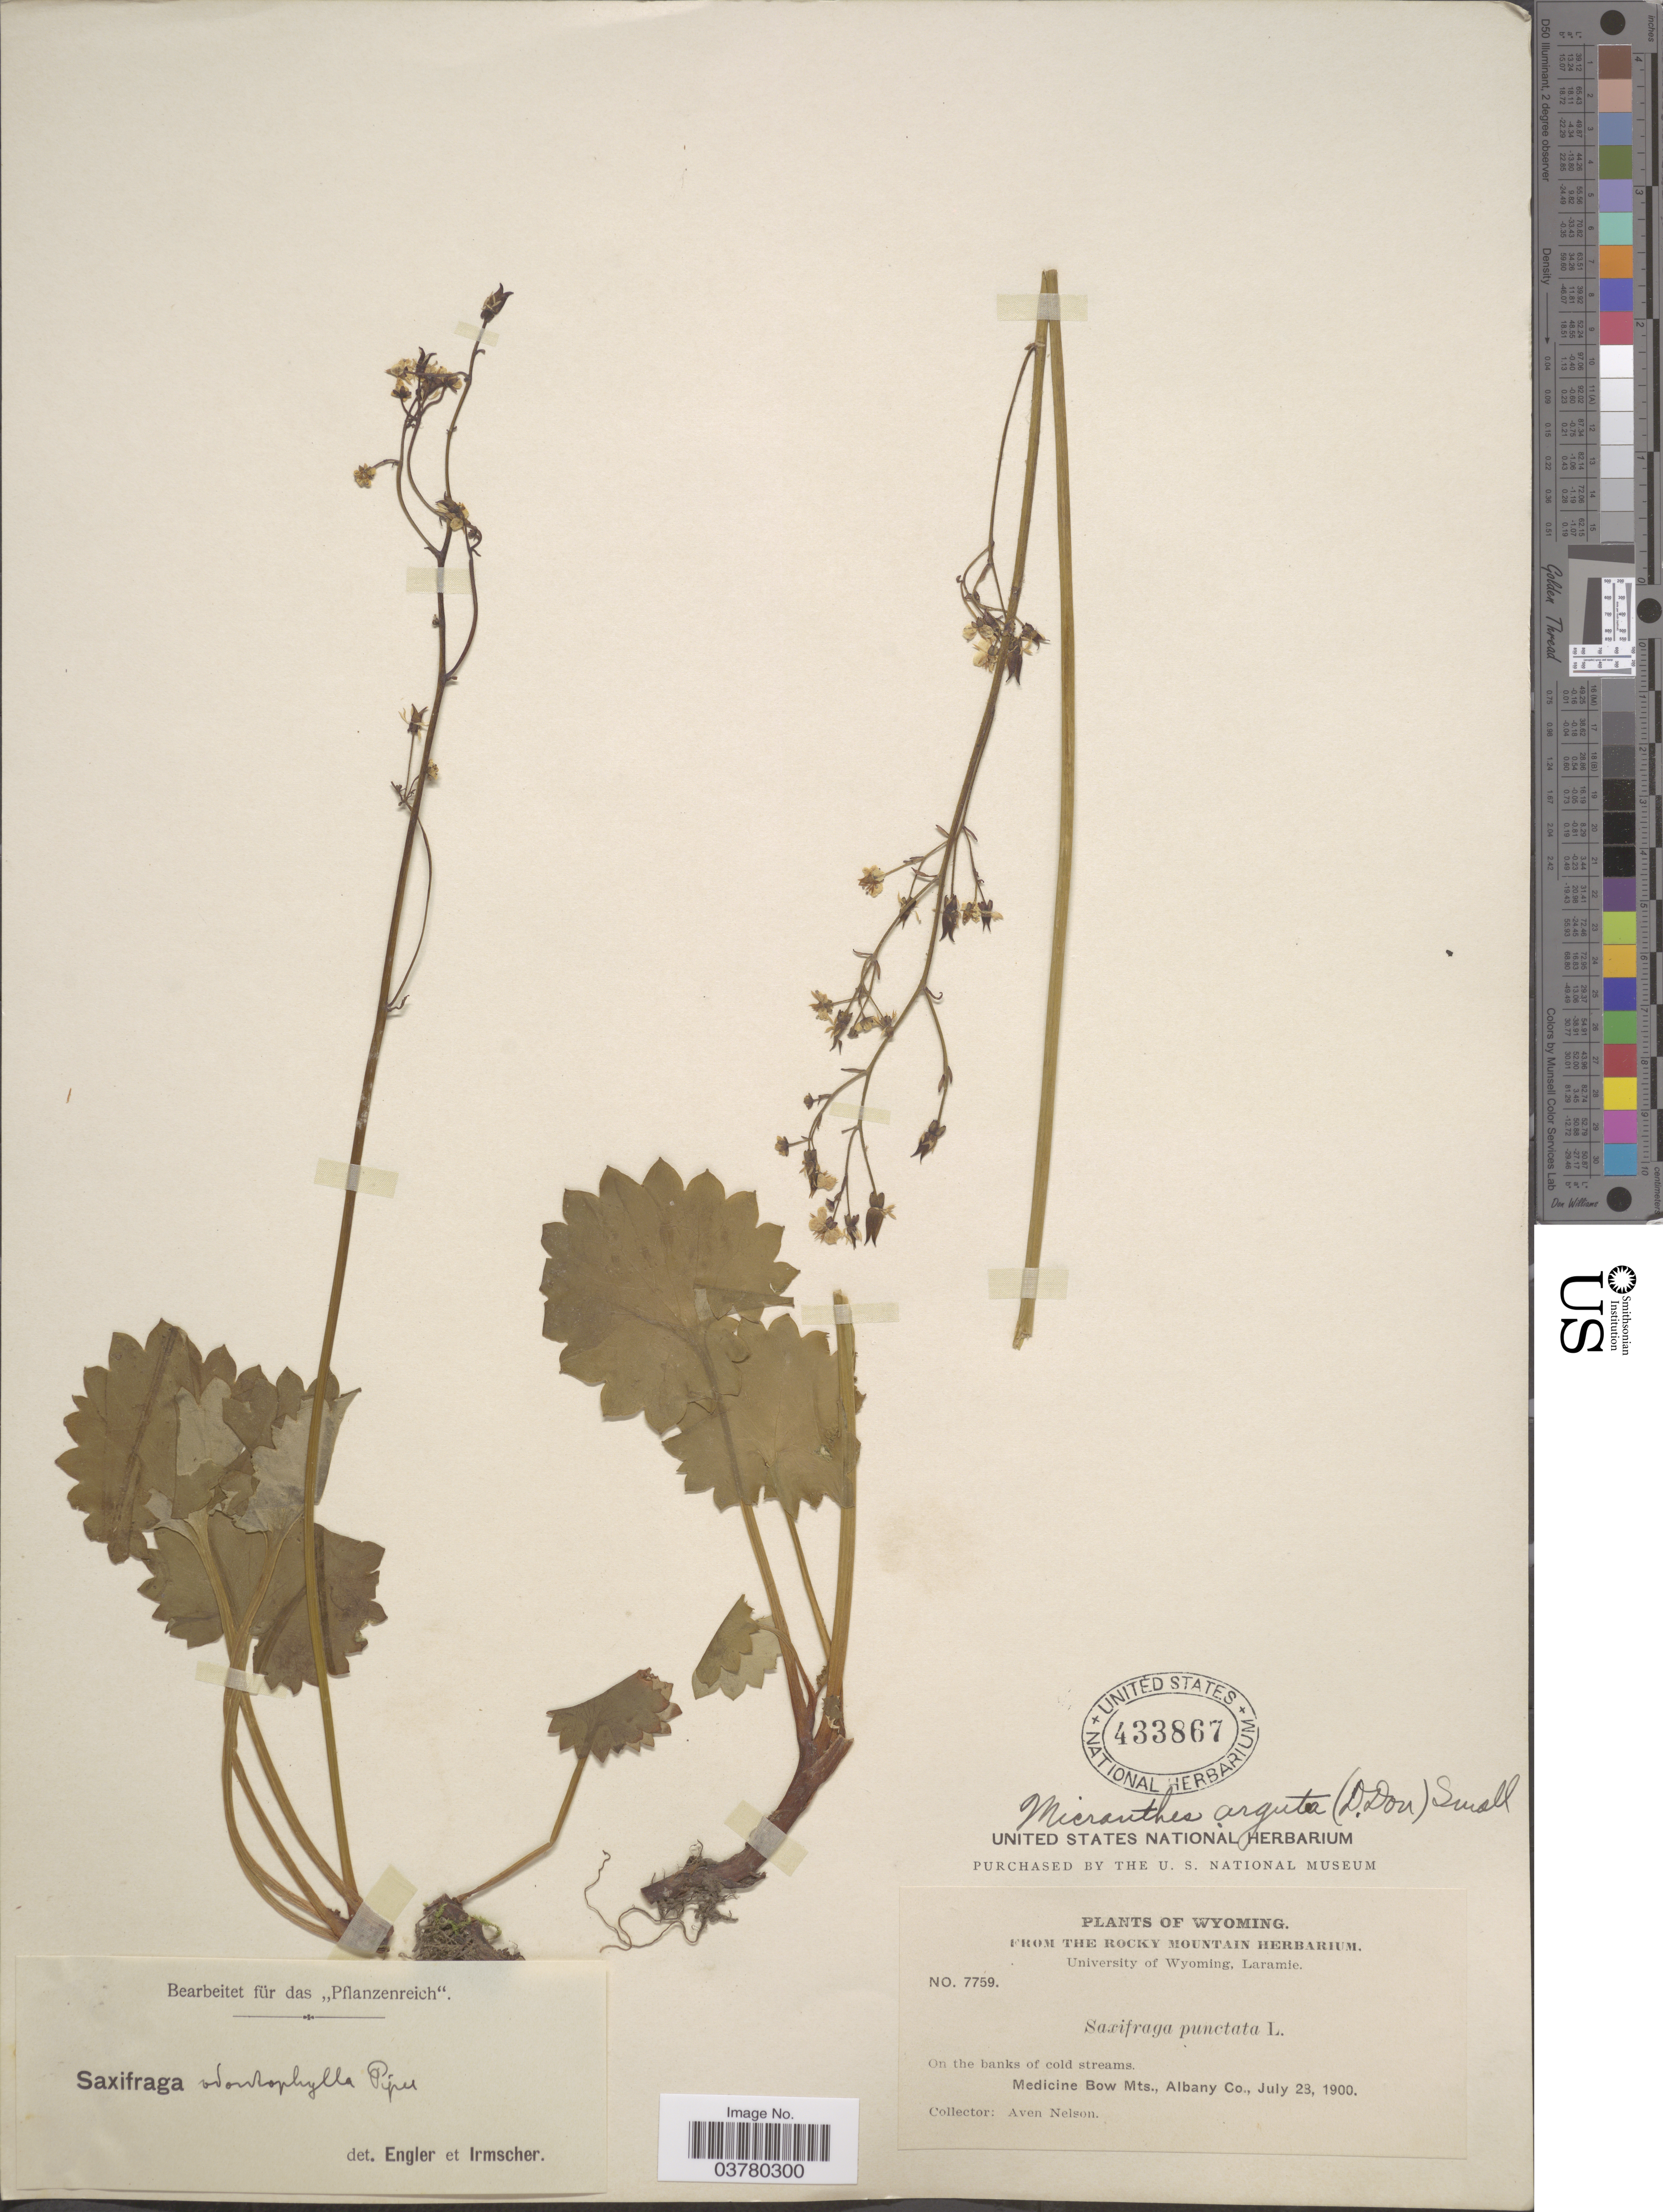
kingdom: Plantae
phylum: Tracheophyta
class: Magnoliopsida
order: Saxifragales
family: Saxifragaceae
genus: Micranthes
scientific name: Micranthes odontoloma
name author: (Piper) A. Heller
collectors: A. Nelson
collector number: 7759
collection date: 1900-07-28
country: United States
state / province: Wyoming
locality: Medicine Bow Mts., Albany Co.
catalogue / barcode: US 433867